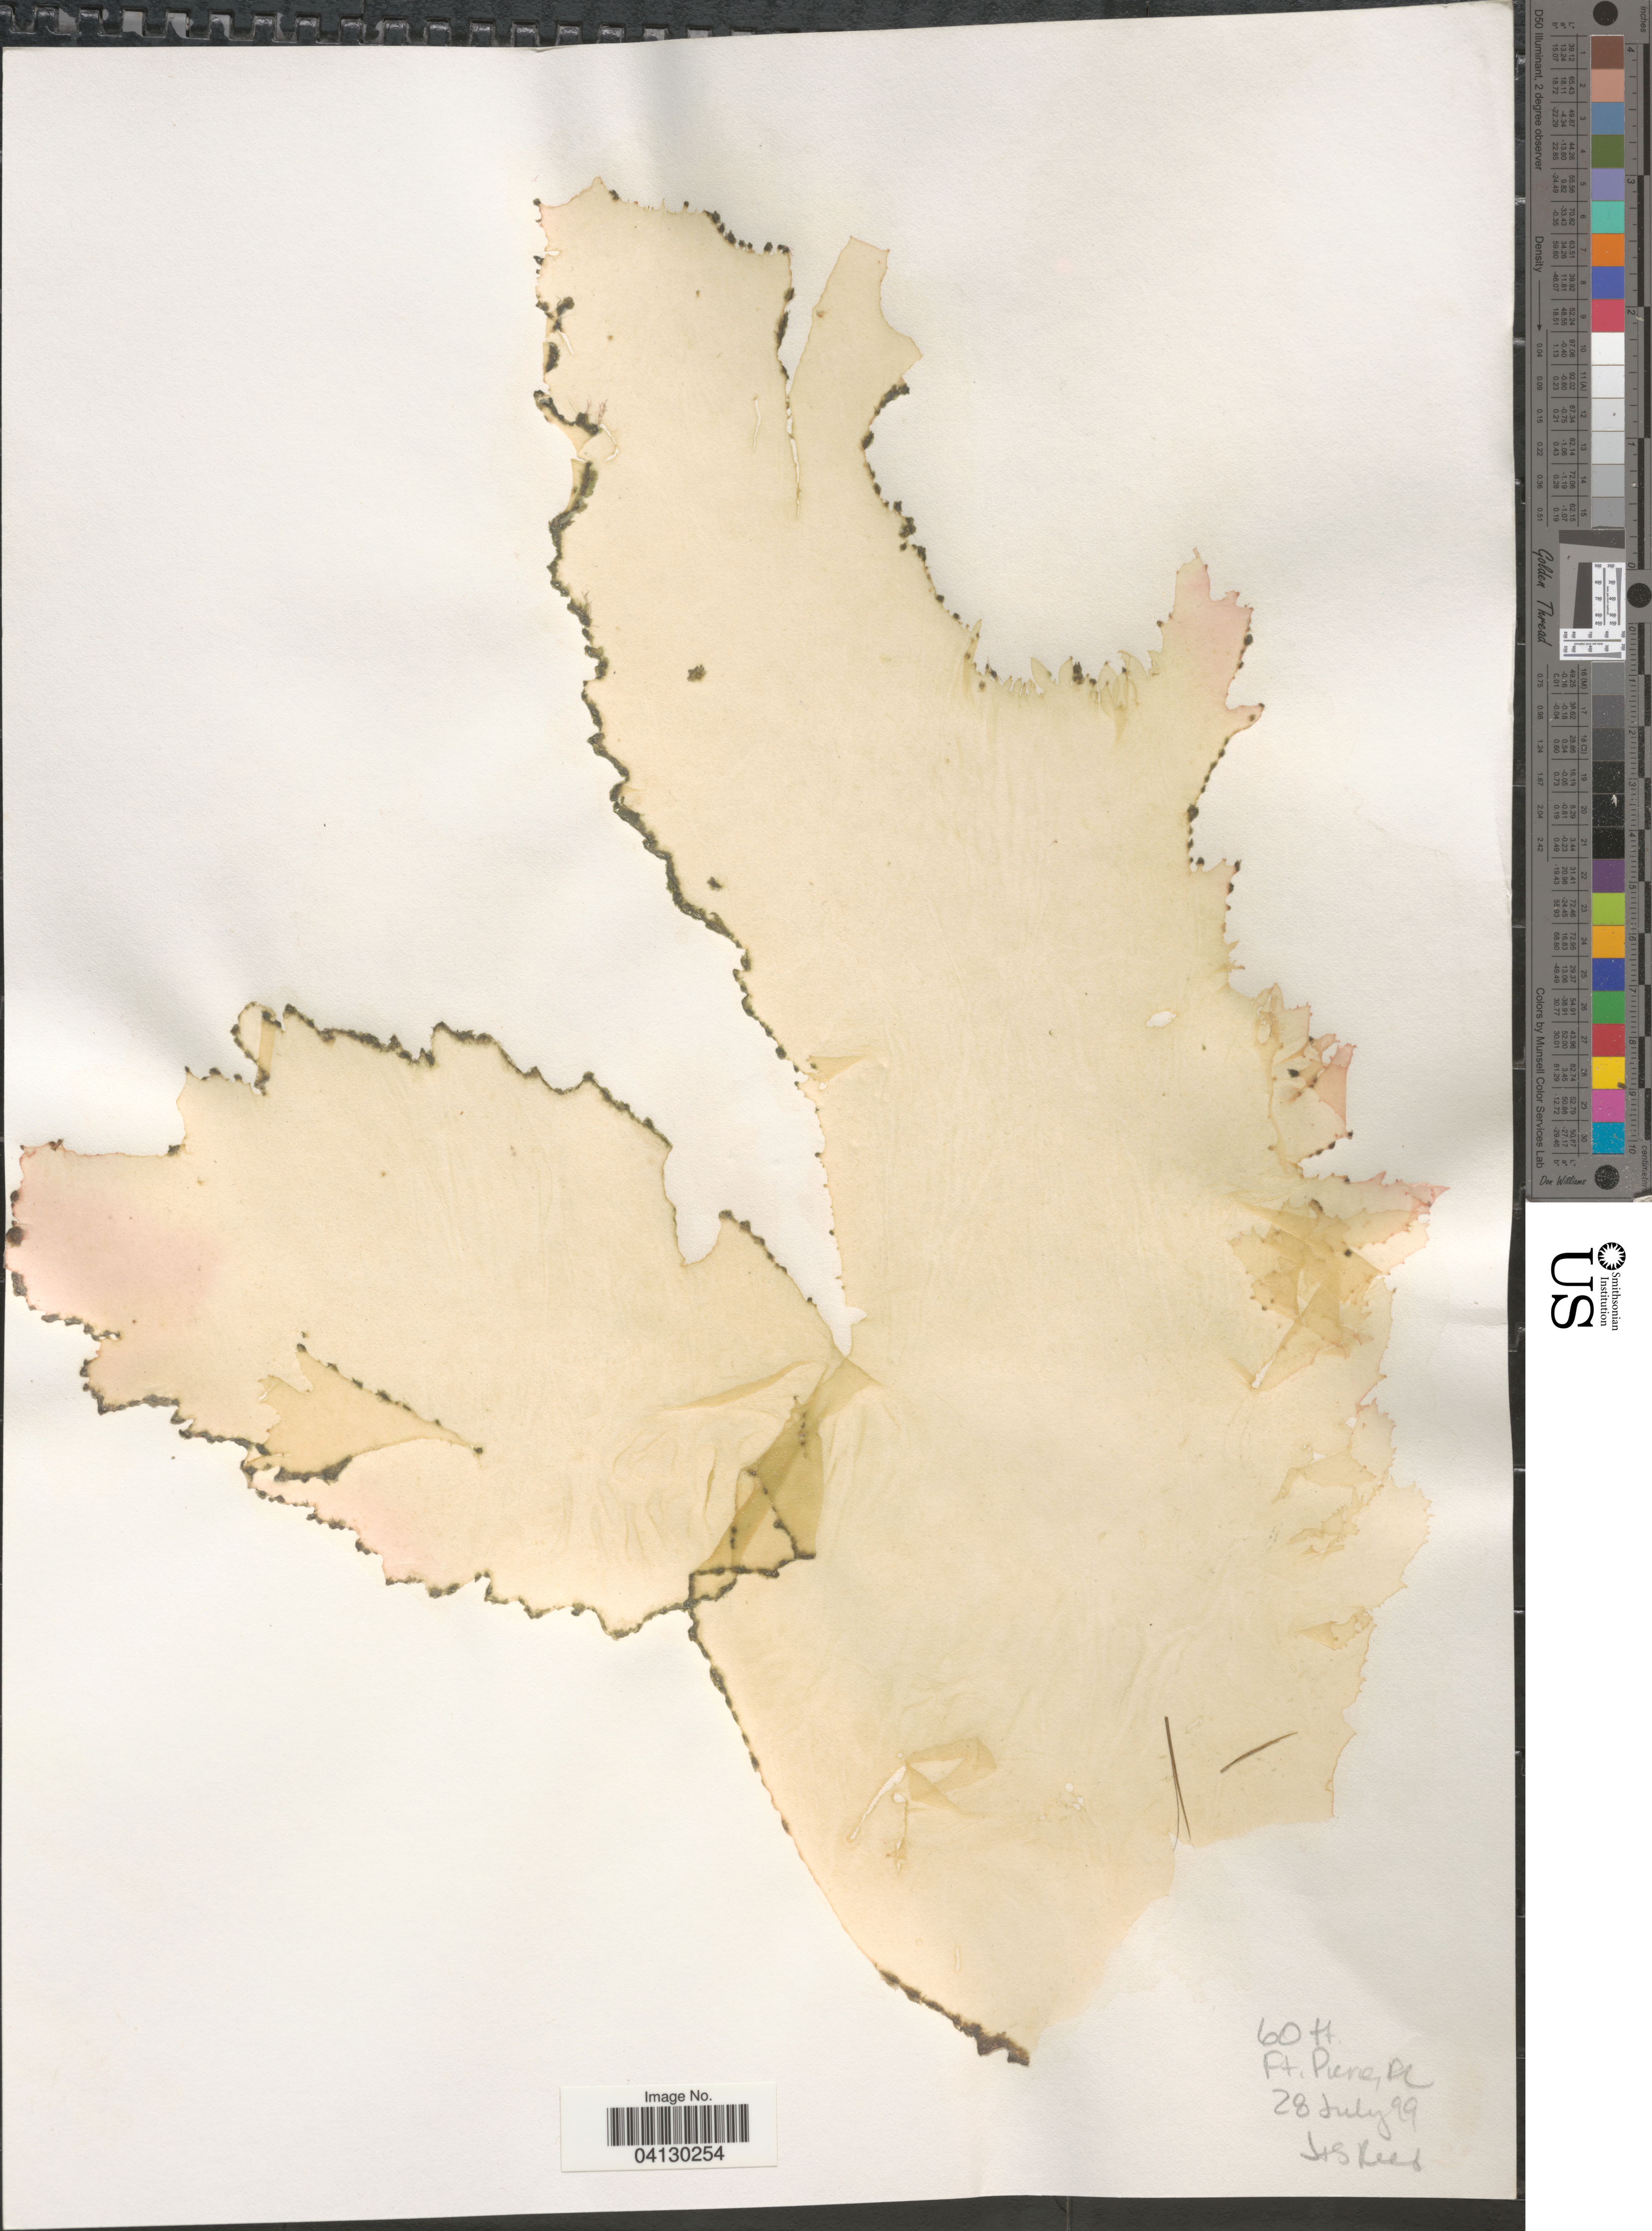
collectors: J. Reed & S. Reed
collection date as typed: Transcribed d/m/y: 28/7/99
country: United States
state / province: Florida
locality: Ft. Pierce.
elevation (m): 18